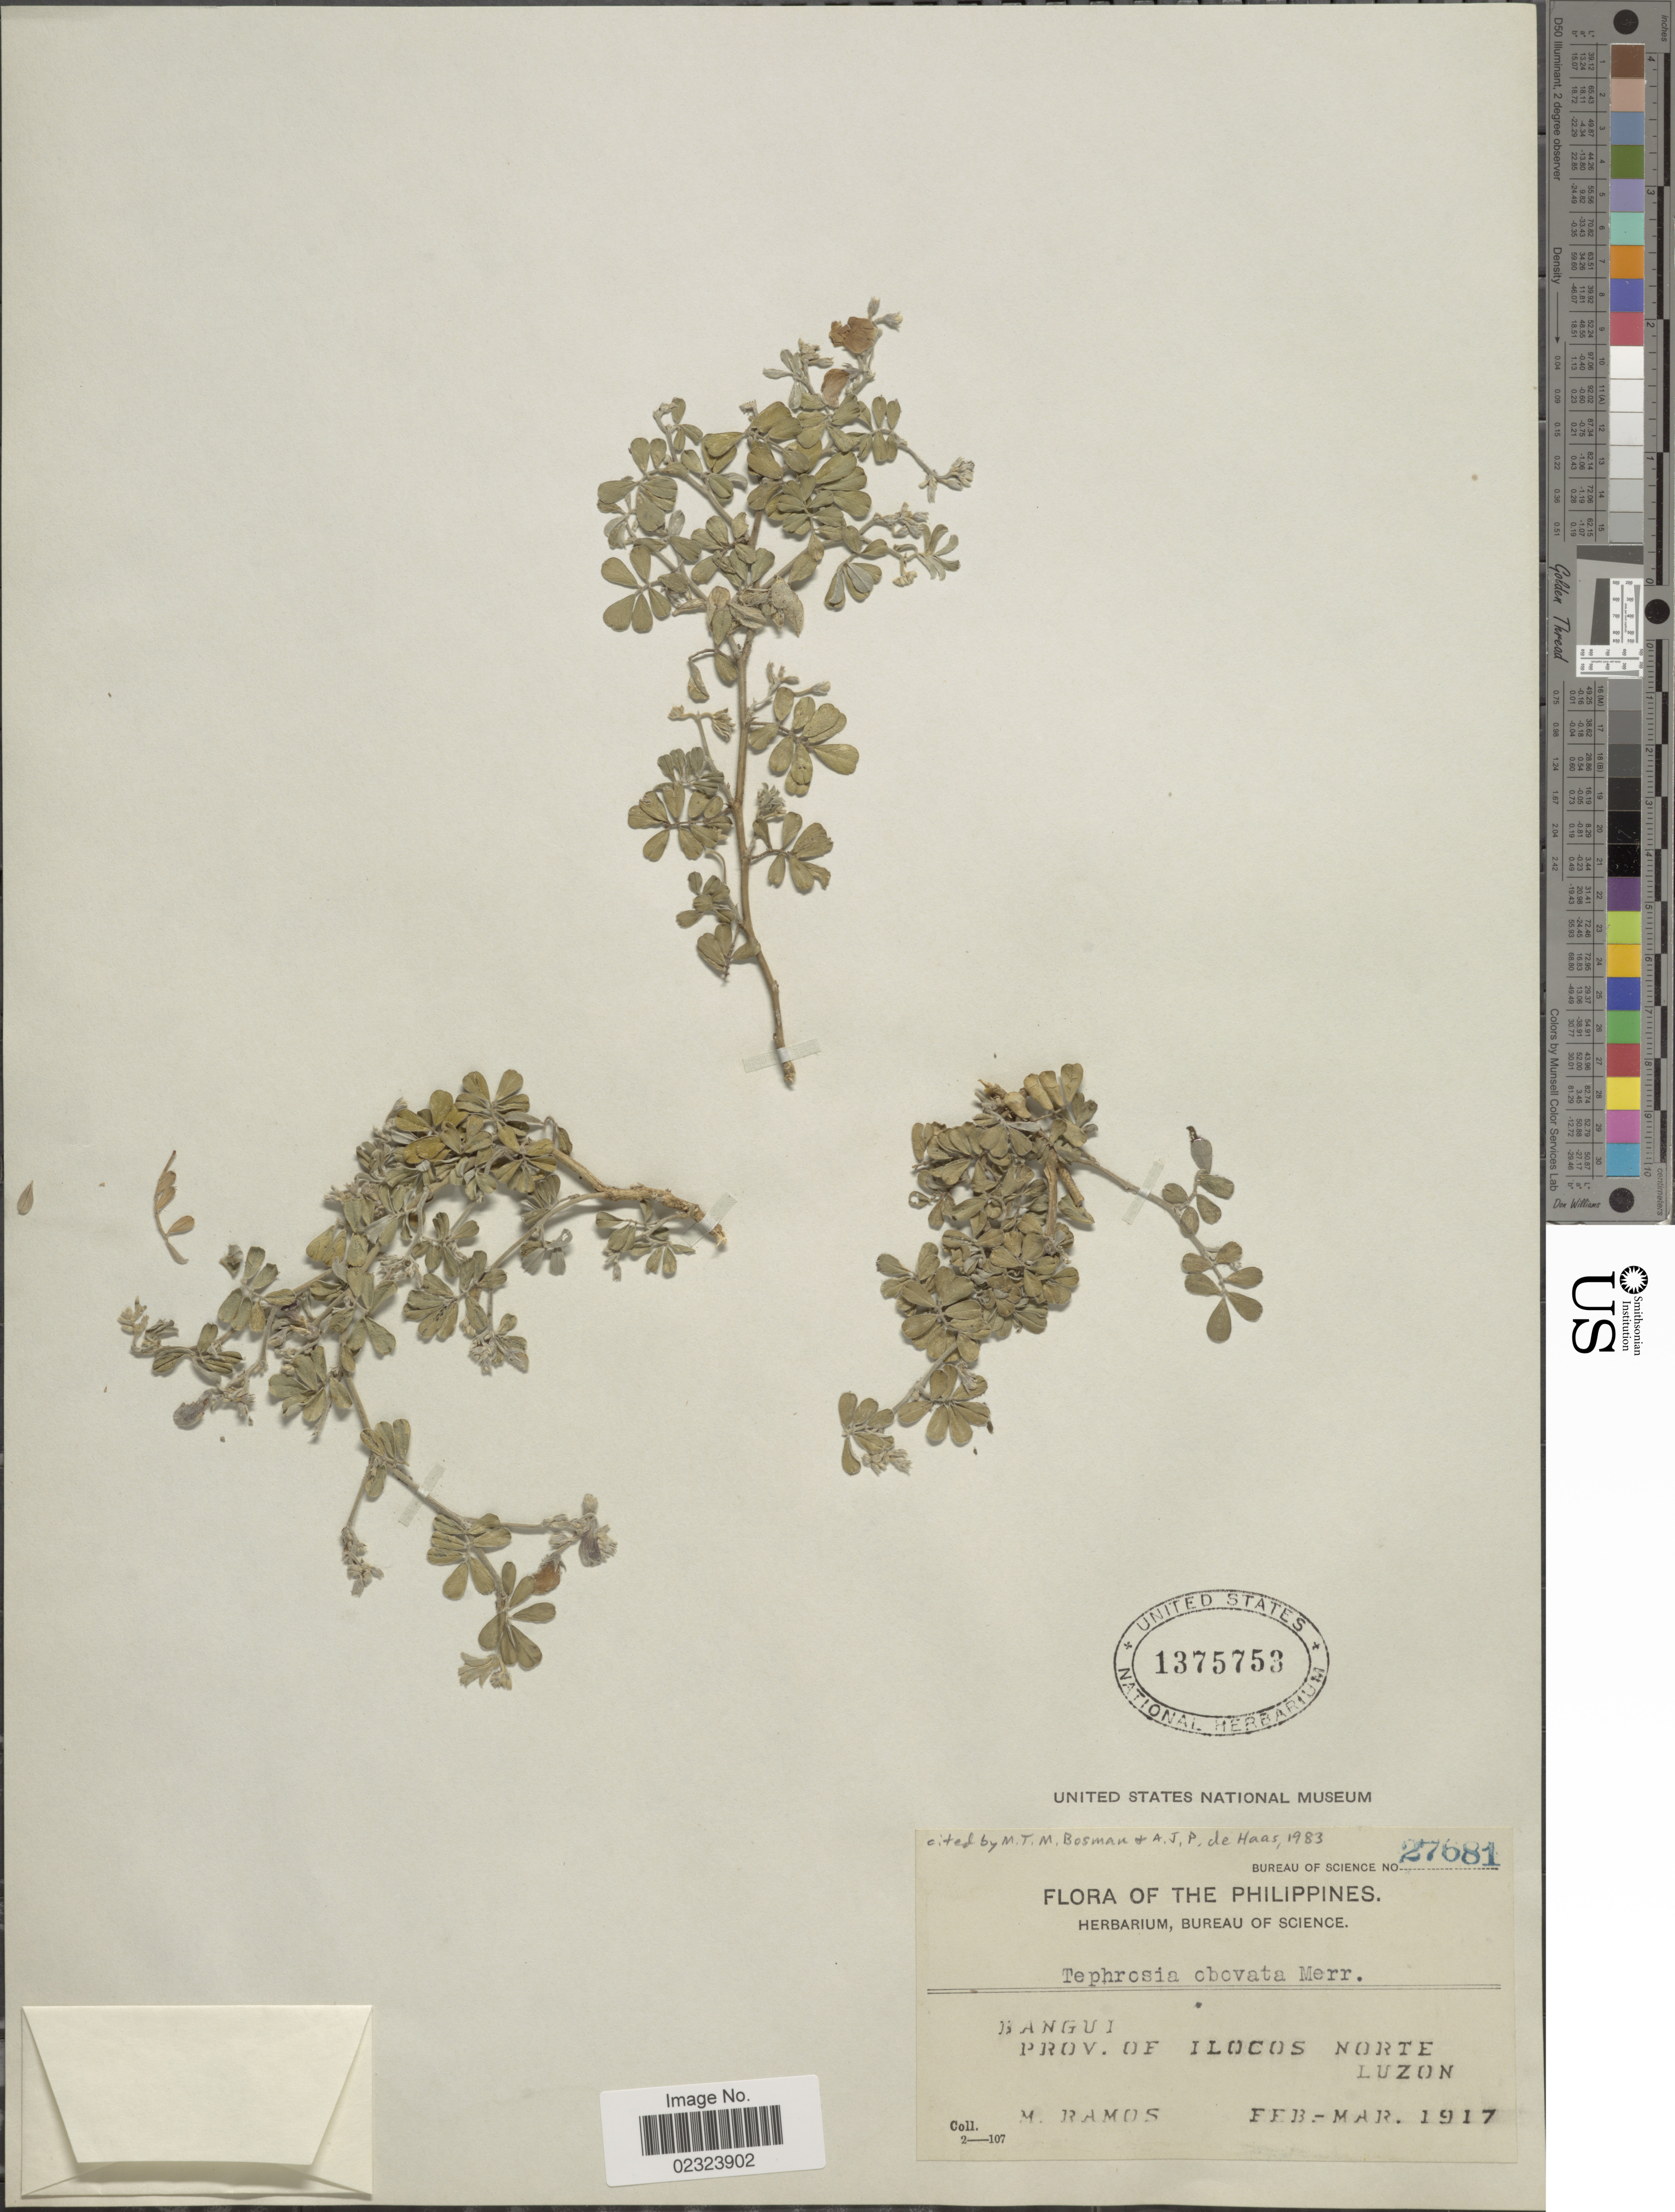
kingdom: Plantae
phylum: Tracheophyta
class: Magnoliopsida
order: Fabales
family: Fabaceae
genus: Tephrosia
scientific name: Tephrosia obovata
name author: Merr.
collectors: M. Ramos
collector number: Bureau of Science 27681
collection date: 1917-02/1917-03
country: Philippines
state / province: Ilocos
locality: Bangui. Prov. of Ilocos Norte. Luzon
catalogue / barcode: US 1375753